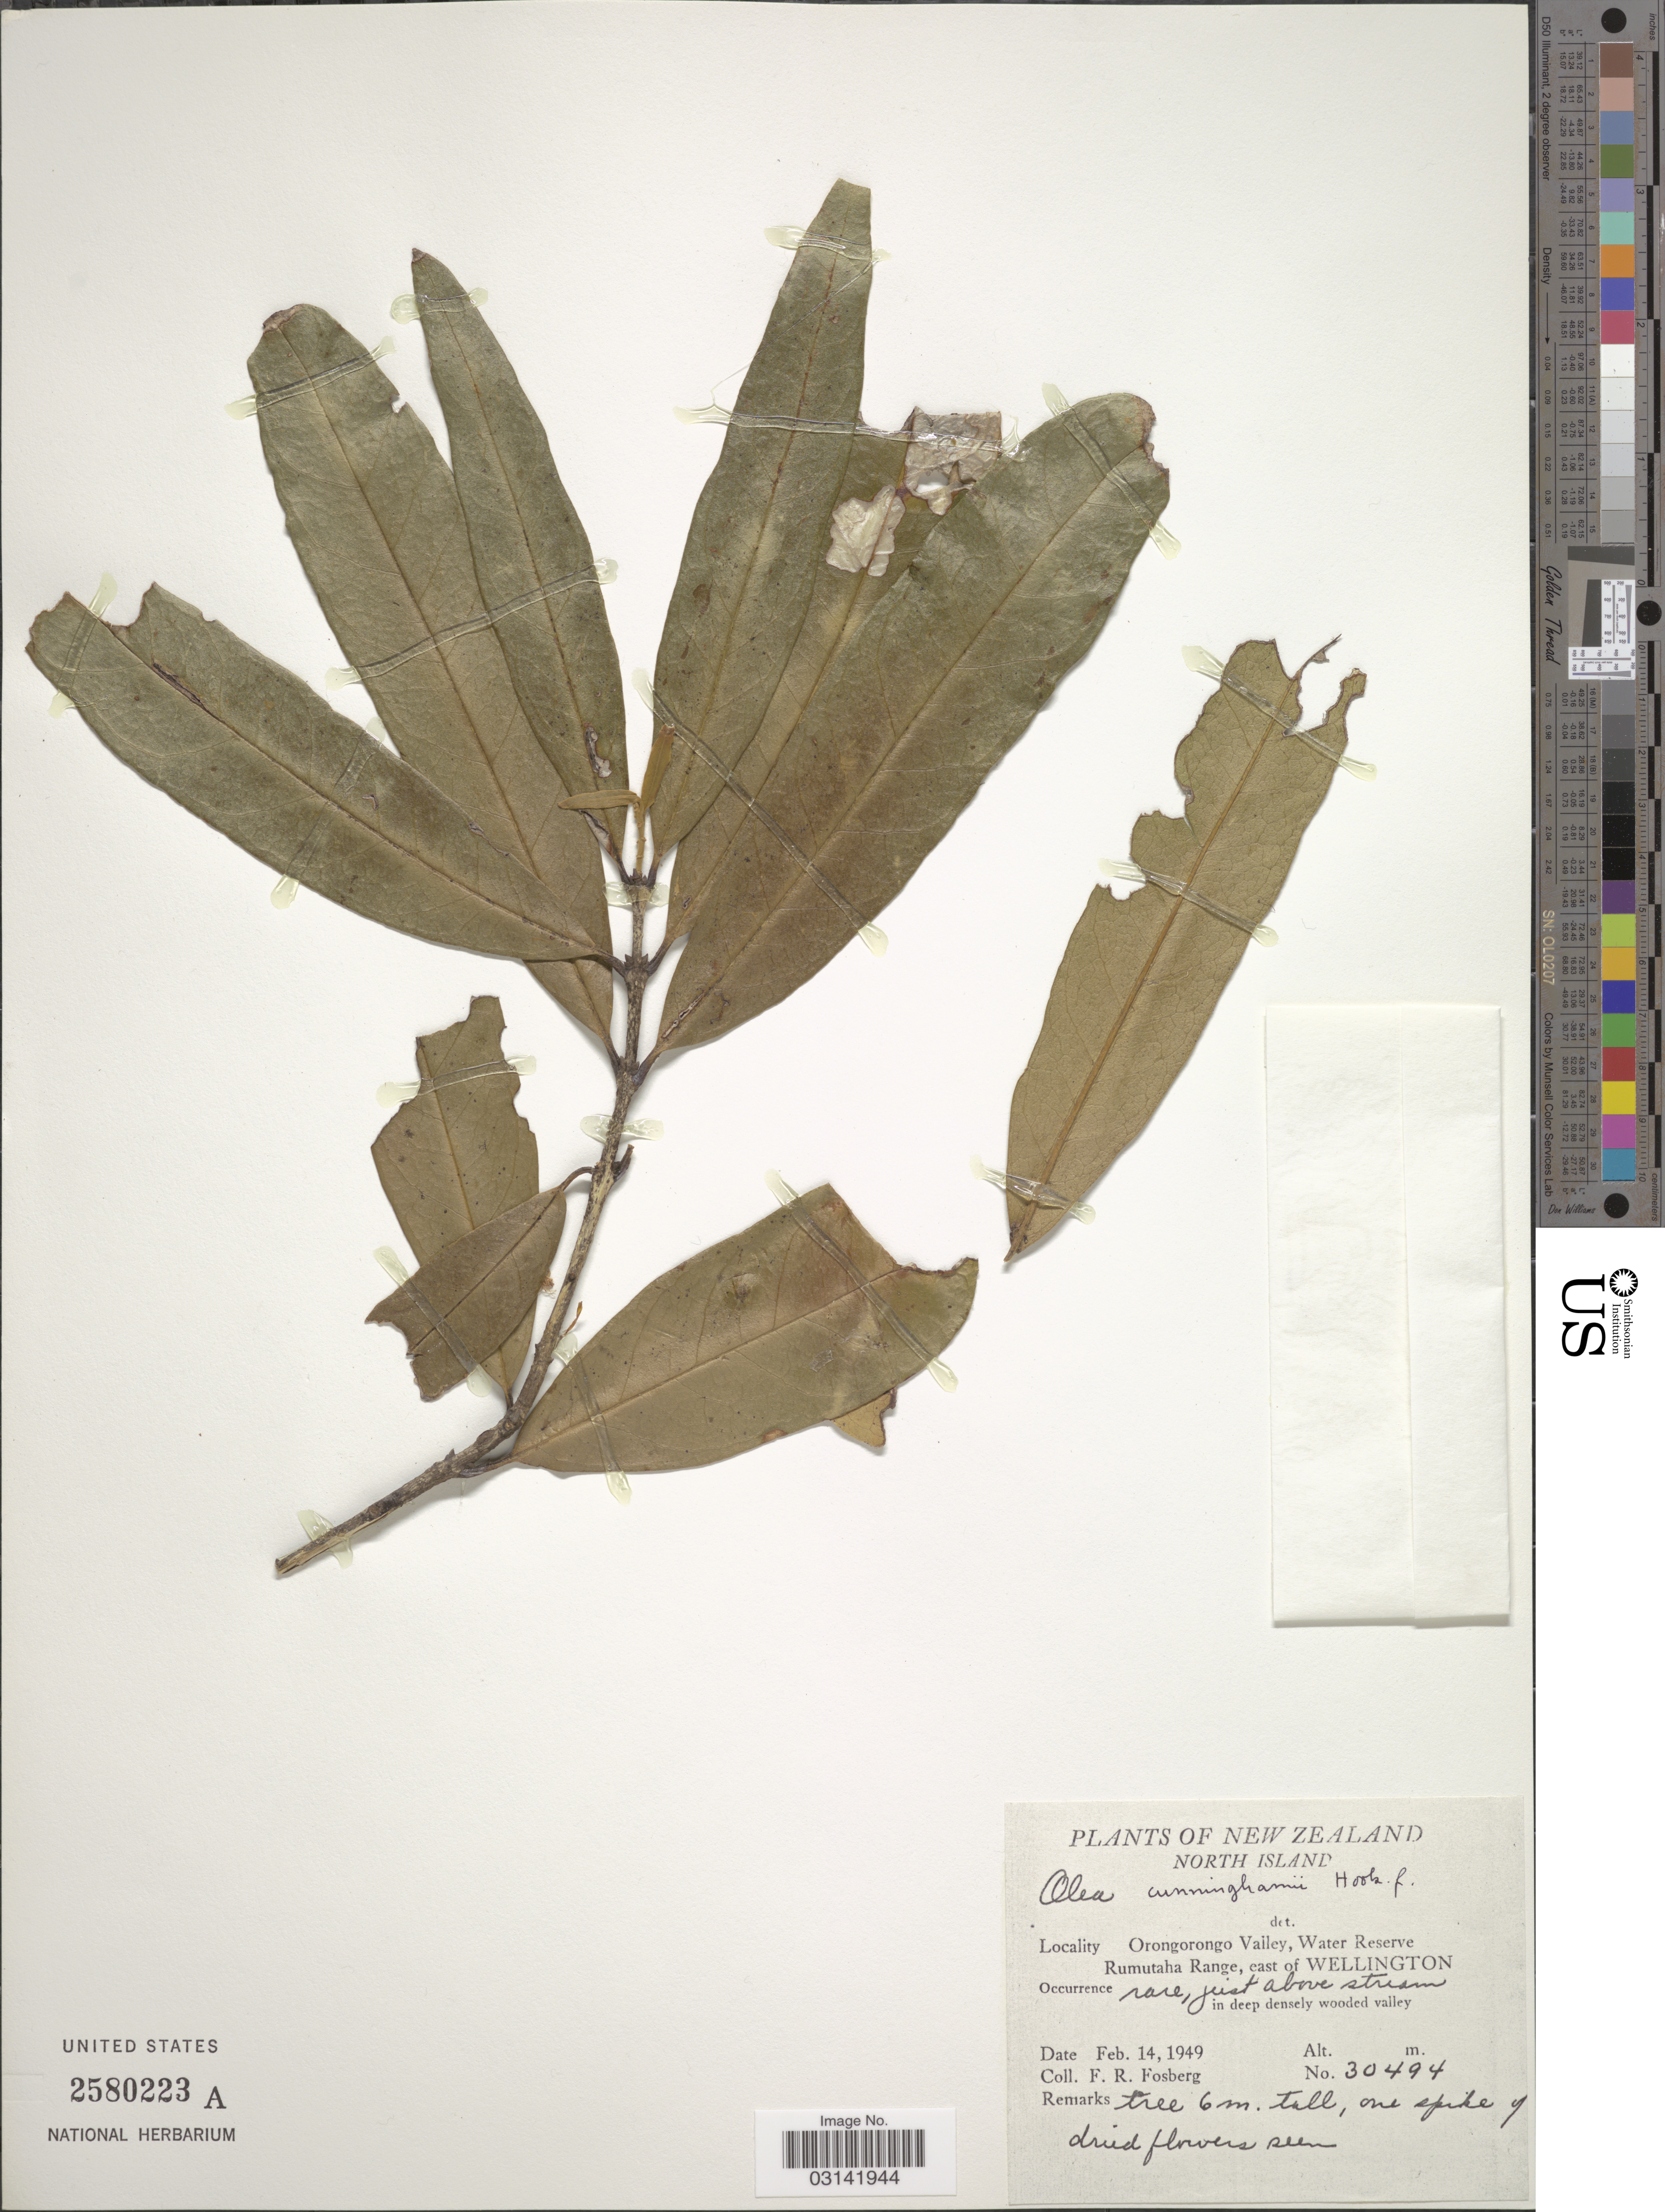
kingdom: Plantae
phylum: Tracheophyta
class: Magnoliopsida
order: Lamiales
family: Oleaceae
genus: Olea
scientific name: Olea cunninghamii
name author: Hook. f.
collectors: F. R. Fosberg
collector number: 30494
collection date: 1949-02-14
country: New Zealand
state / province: Wellington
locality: North Island, Orongorongo Valley, Water Reserve Rumutaha Range, east of Wellington.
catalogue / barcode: US 2580223A